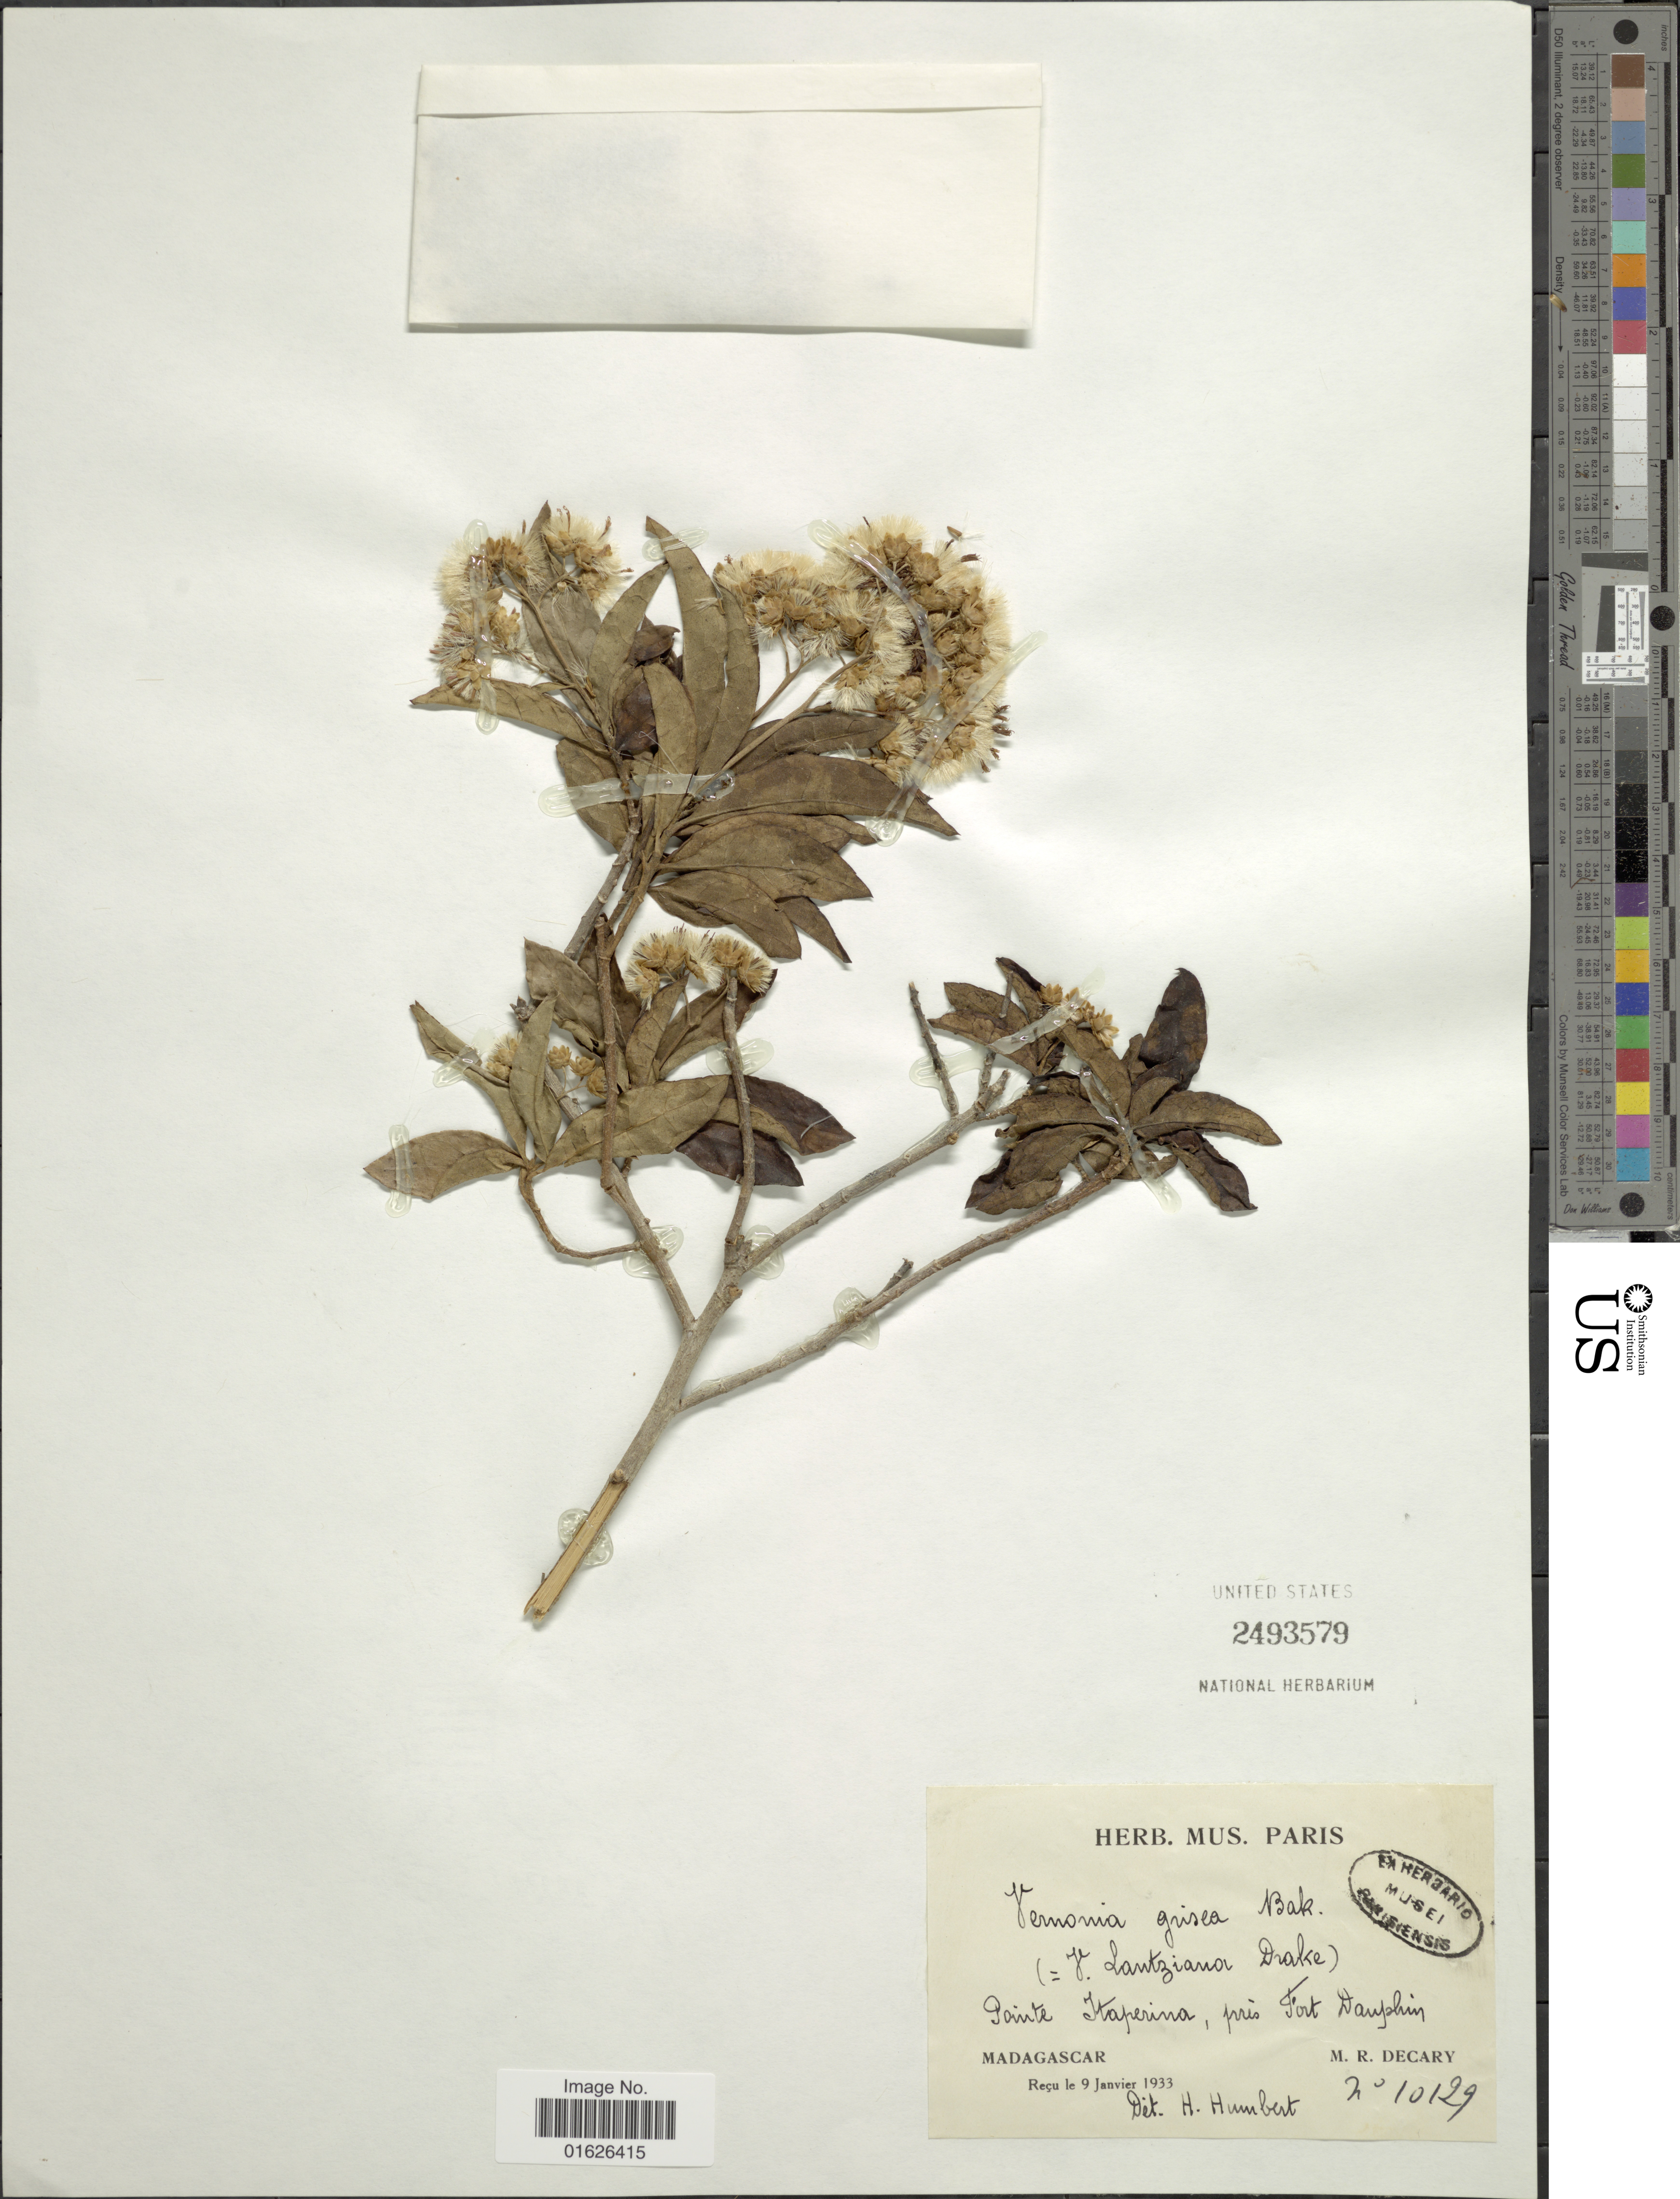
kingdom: Plantae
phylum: Tracheophyta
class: Magnoliopsida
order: Asterales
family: Asteraceae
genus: Gymnanthemum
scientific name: Gymnanthemum exsertum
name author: (Baker) H. Rob.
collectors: Decary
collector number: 10129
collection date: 1933-01-09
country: Madagascar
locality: Pante Kaperina, Pres Fort Dauphin.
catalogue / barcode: US 2493579